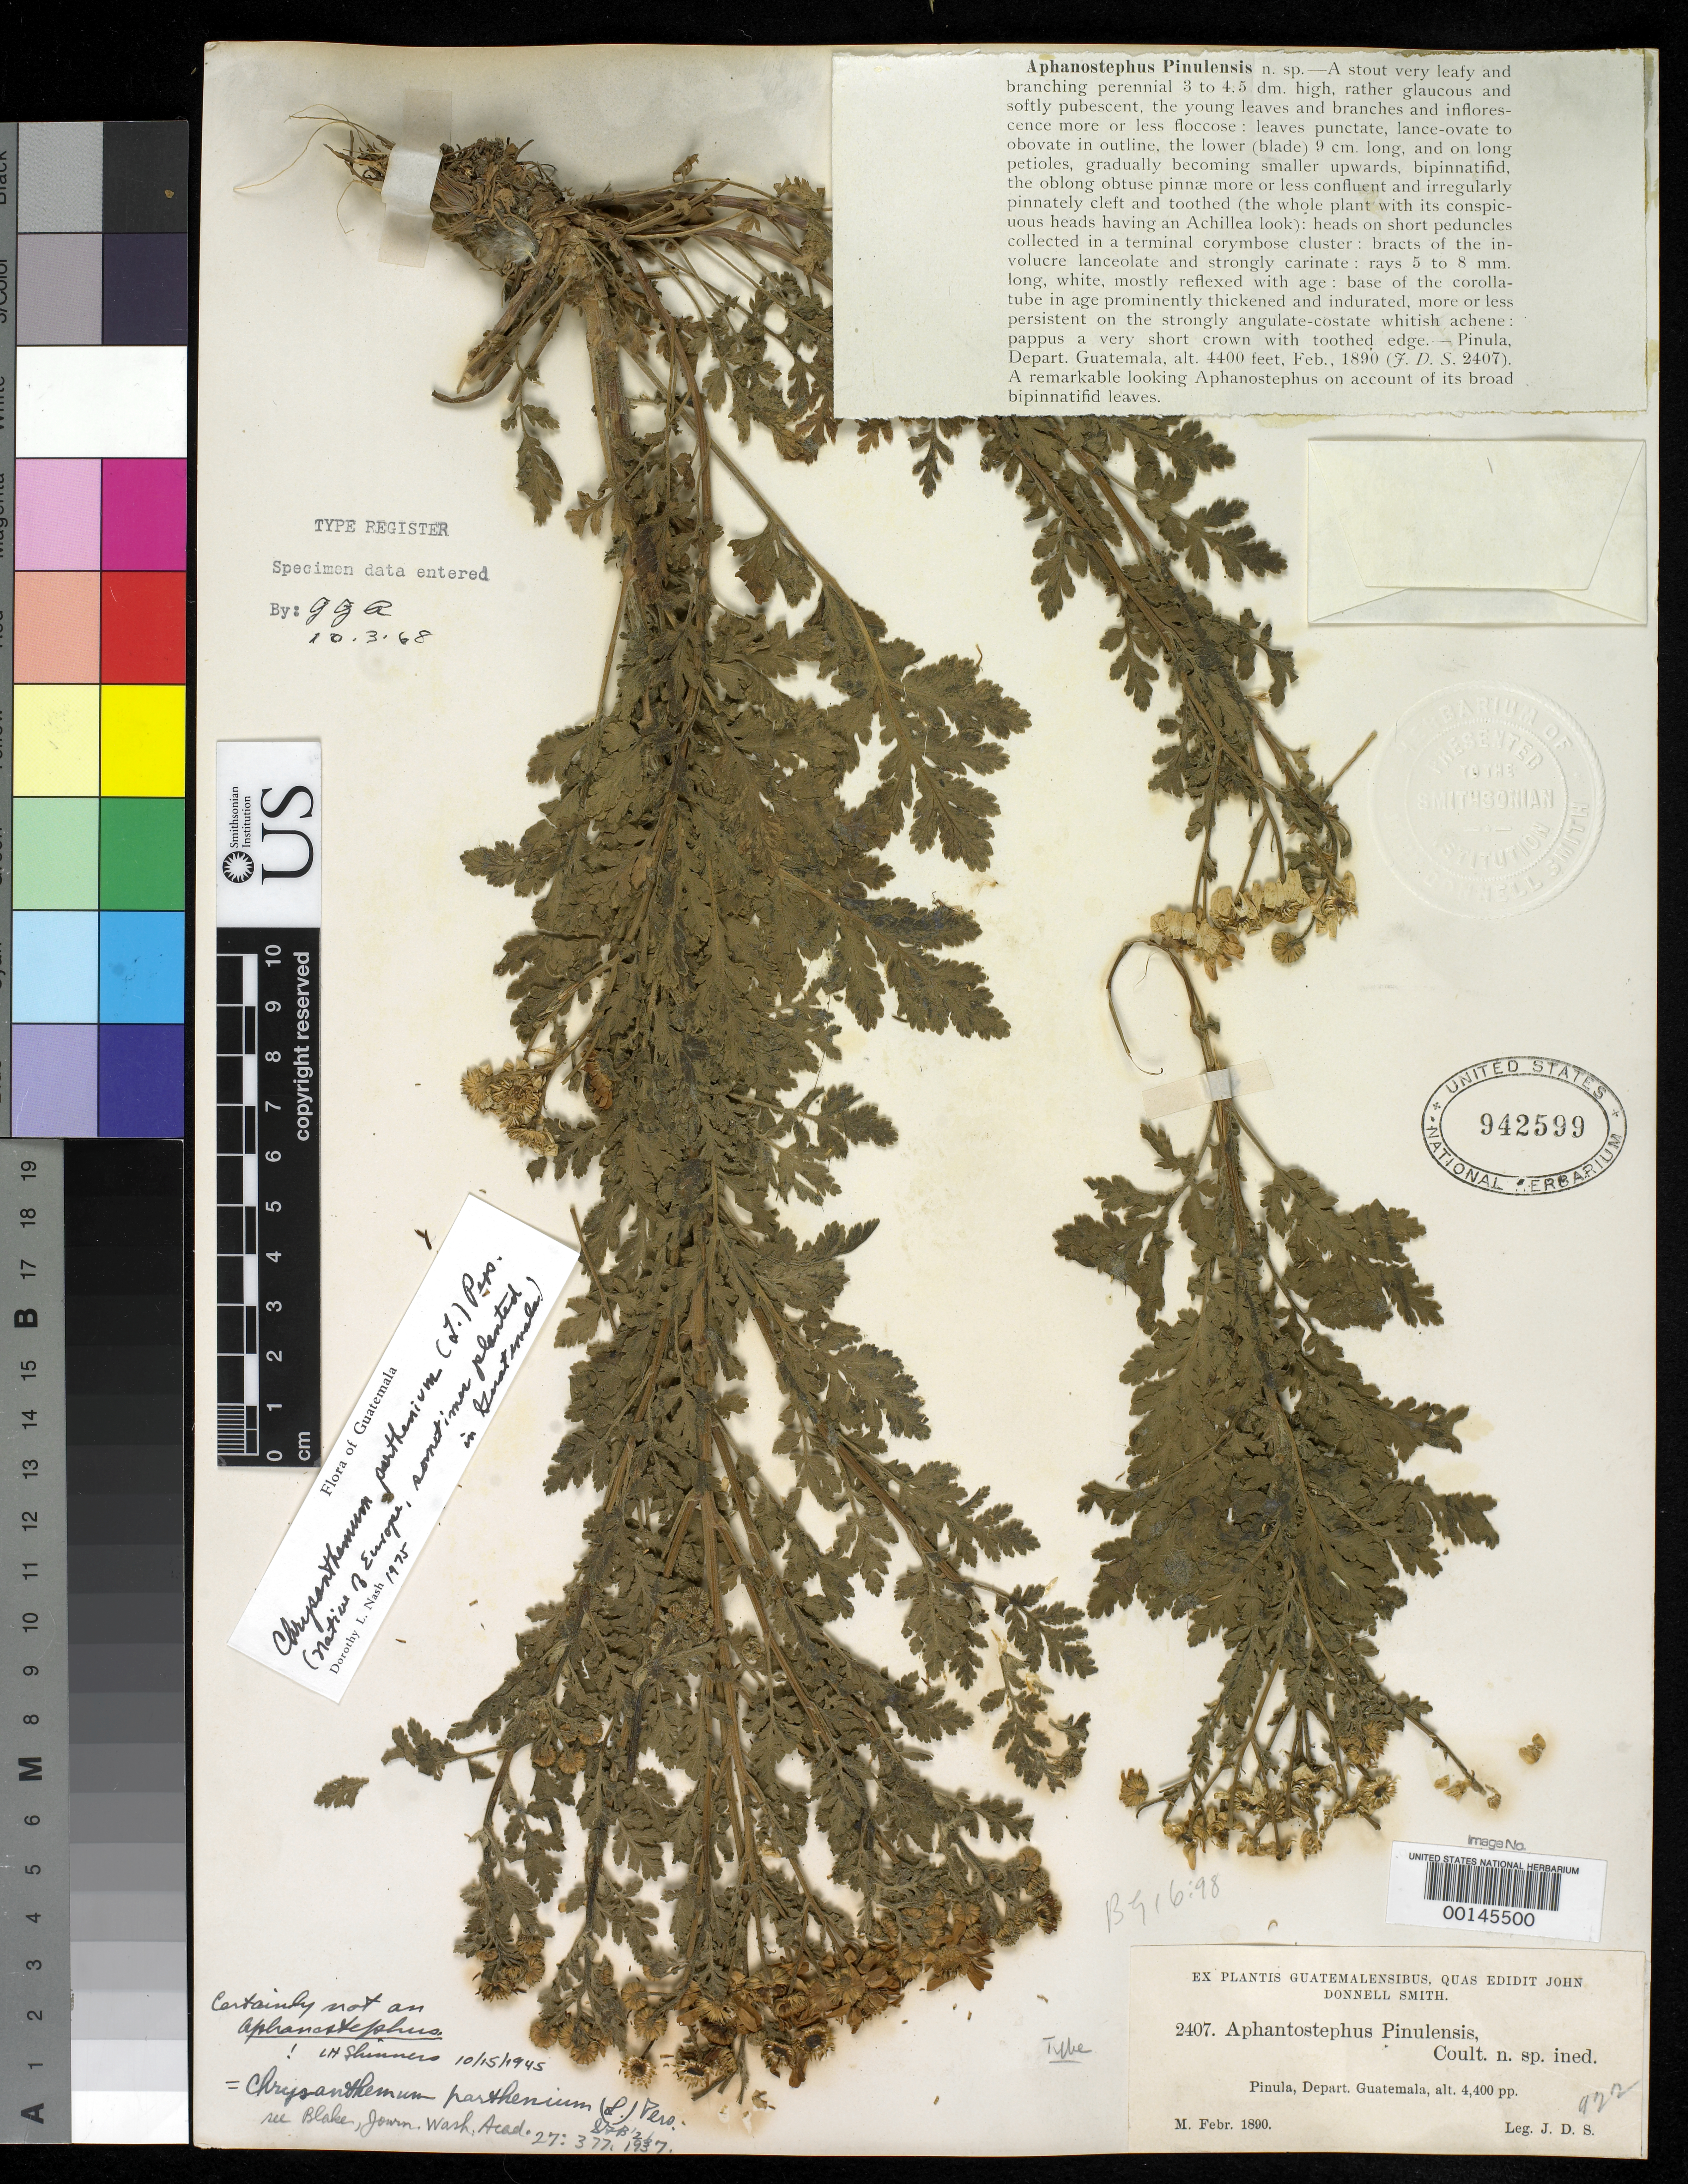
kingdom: Plantae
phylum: Tracheophyta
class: Magnoliopsida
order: Asterales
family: Asteraceae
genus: Aphanostephus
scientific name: Aphanostephus pinulensis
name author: J.M. Coult.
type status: Type Material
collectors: J. Donnell Smith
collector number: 2407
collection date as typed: Feb 1890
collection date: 1890-02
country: Guatemala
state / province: Guatemala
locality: Pinula.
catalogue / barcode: US 942599